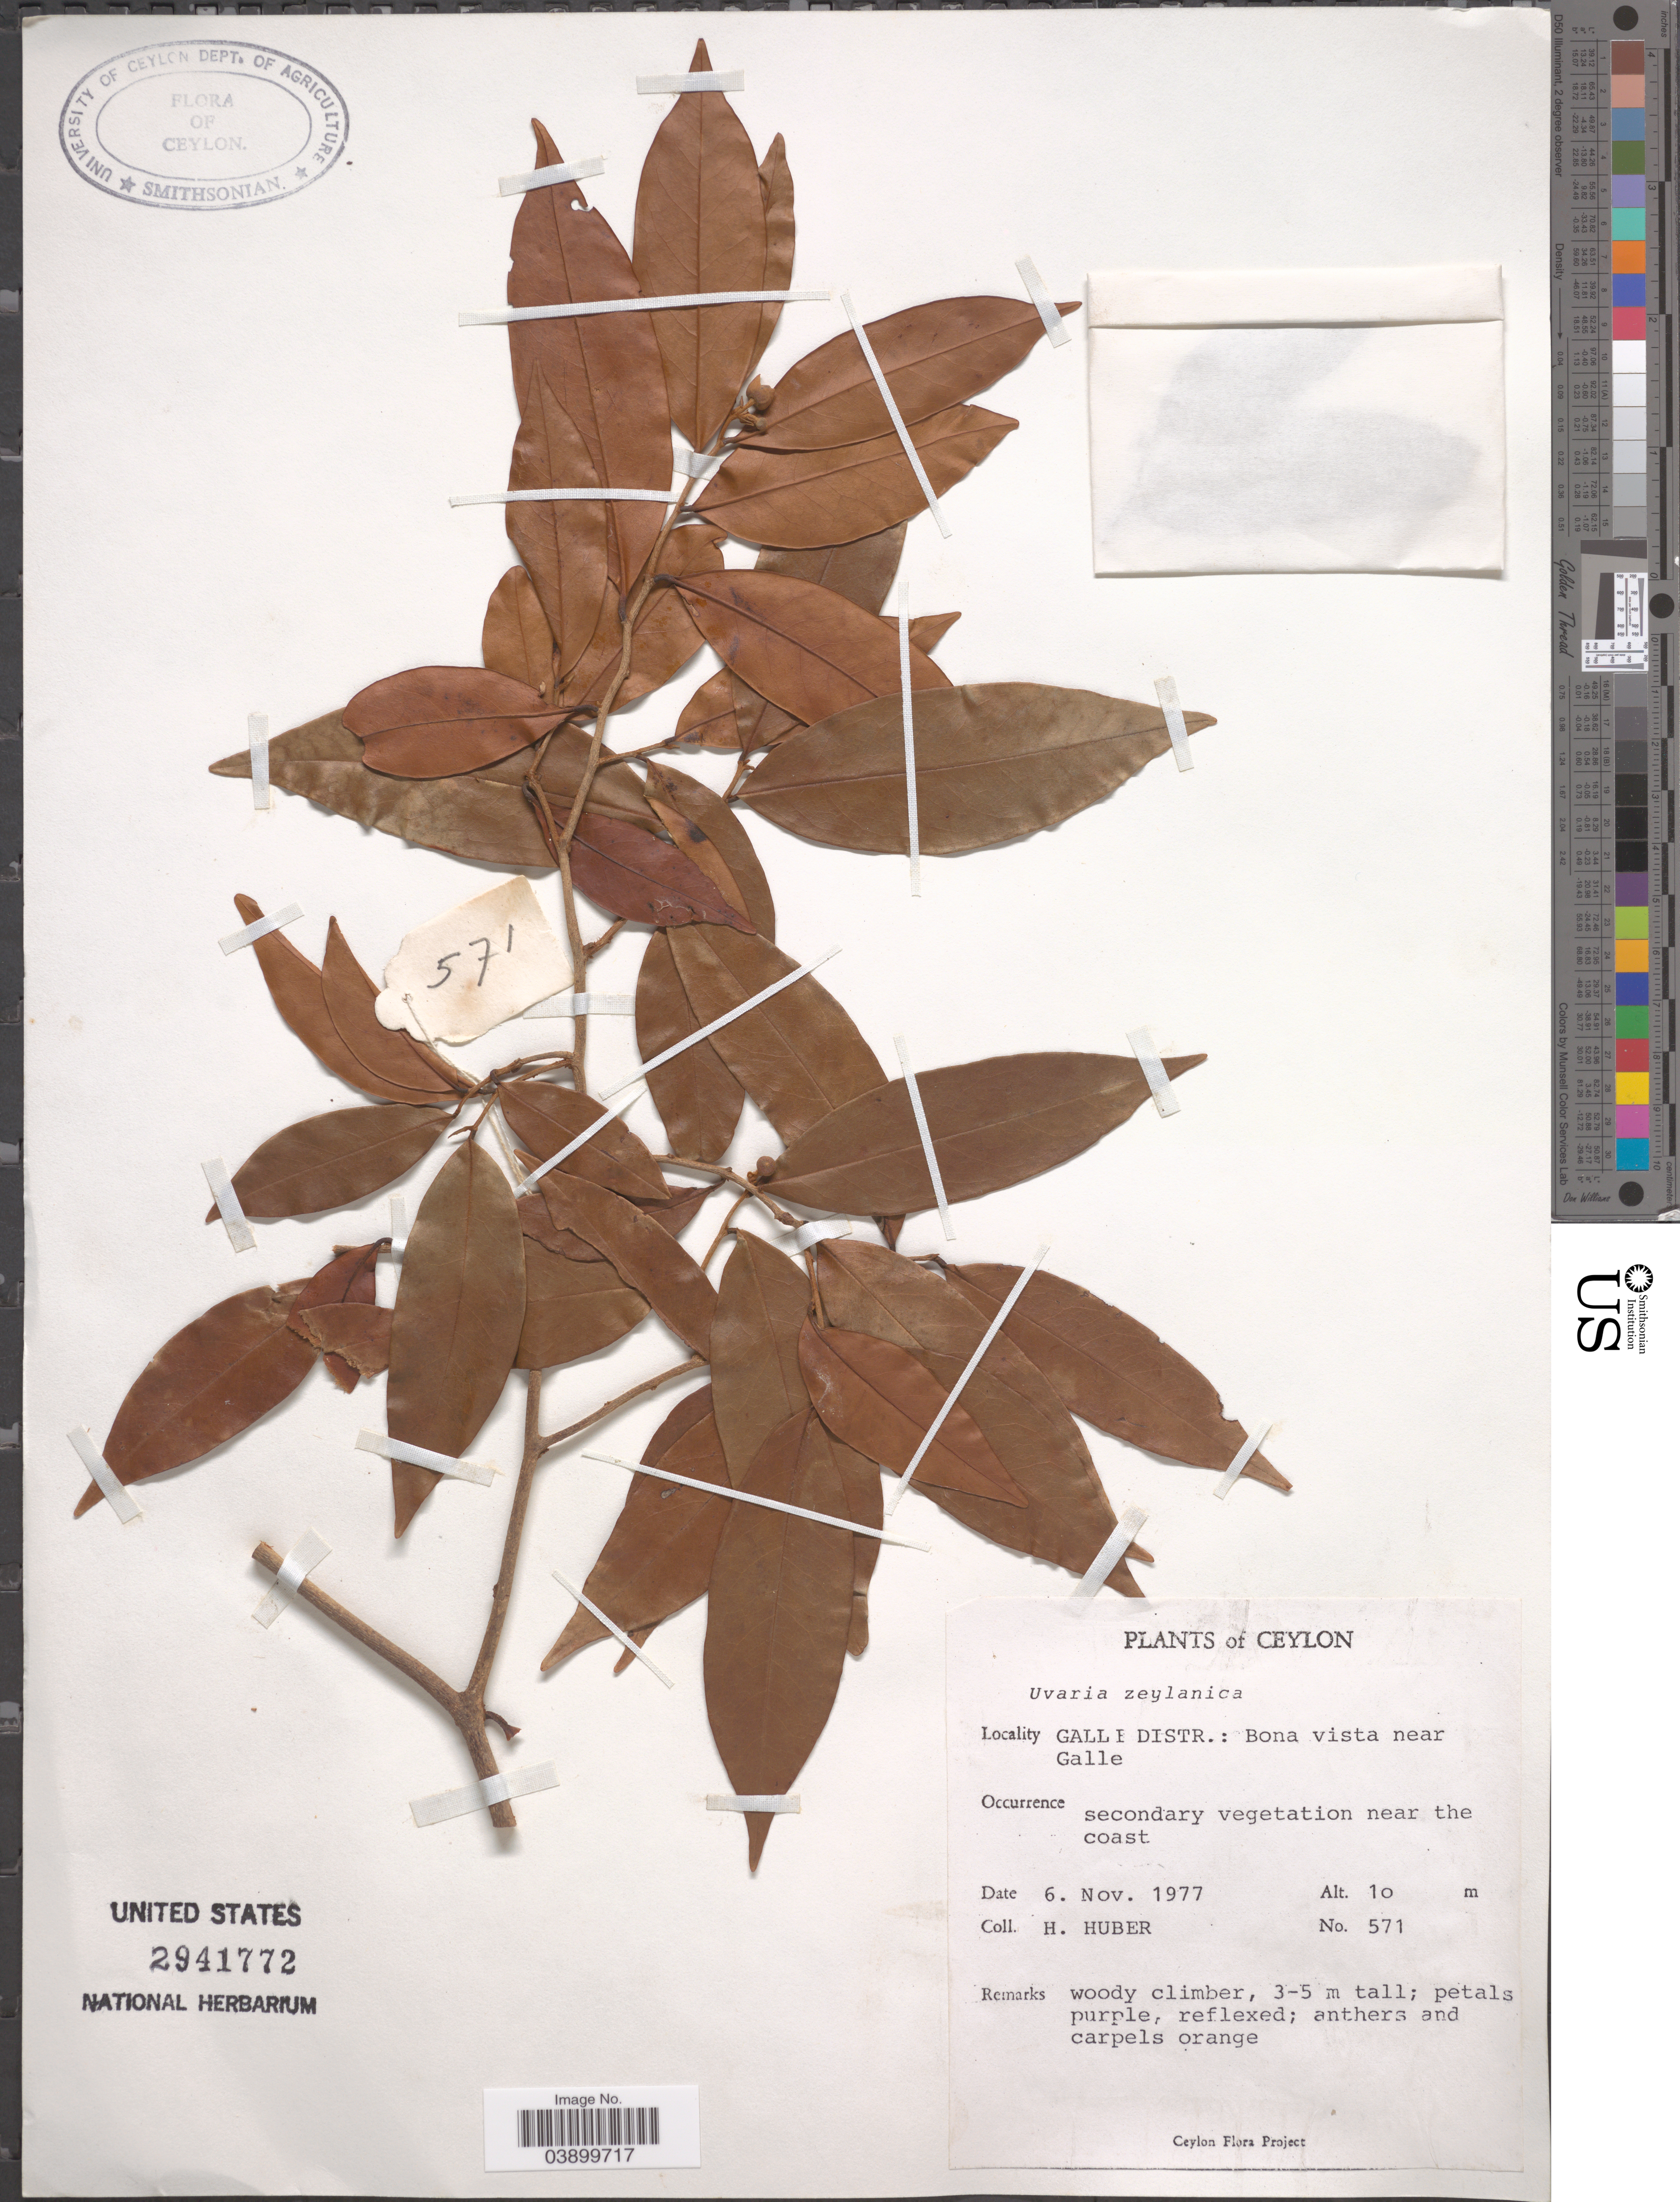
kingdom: Plantae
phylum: Tracheophyta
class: Magnoliopsida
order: Magnoliales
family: Annonaceae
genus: Uvaria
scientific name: Uvaria zeylanica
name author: L.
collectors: H. Huber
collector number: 571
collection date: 1977-11-06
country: Sri Lanka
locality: Ceylon. Gall [illegible text] Distr.: Bona vista near the coast.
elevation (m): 10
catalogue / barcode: US 2941772